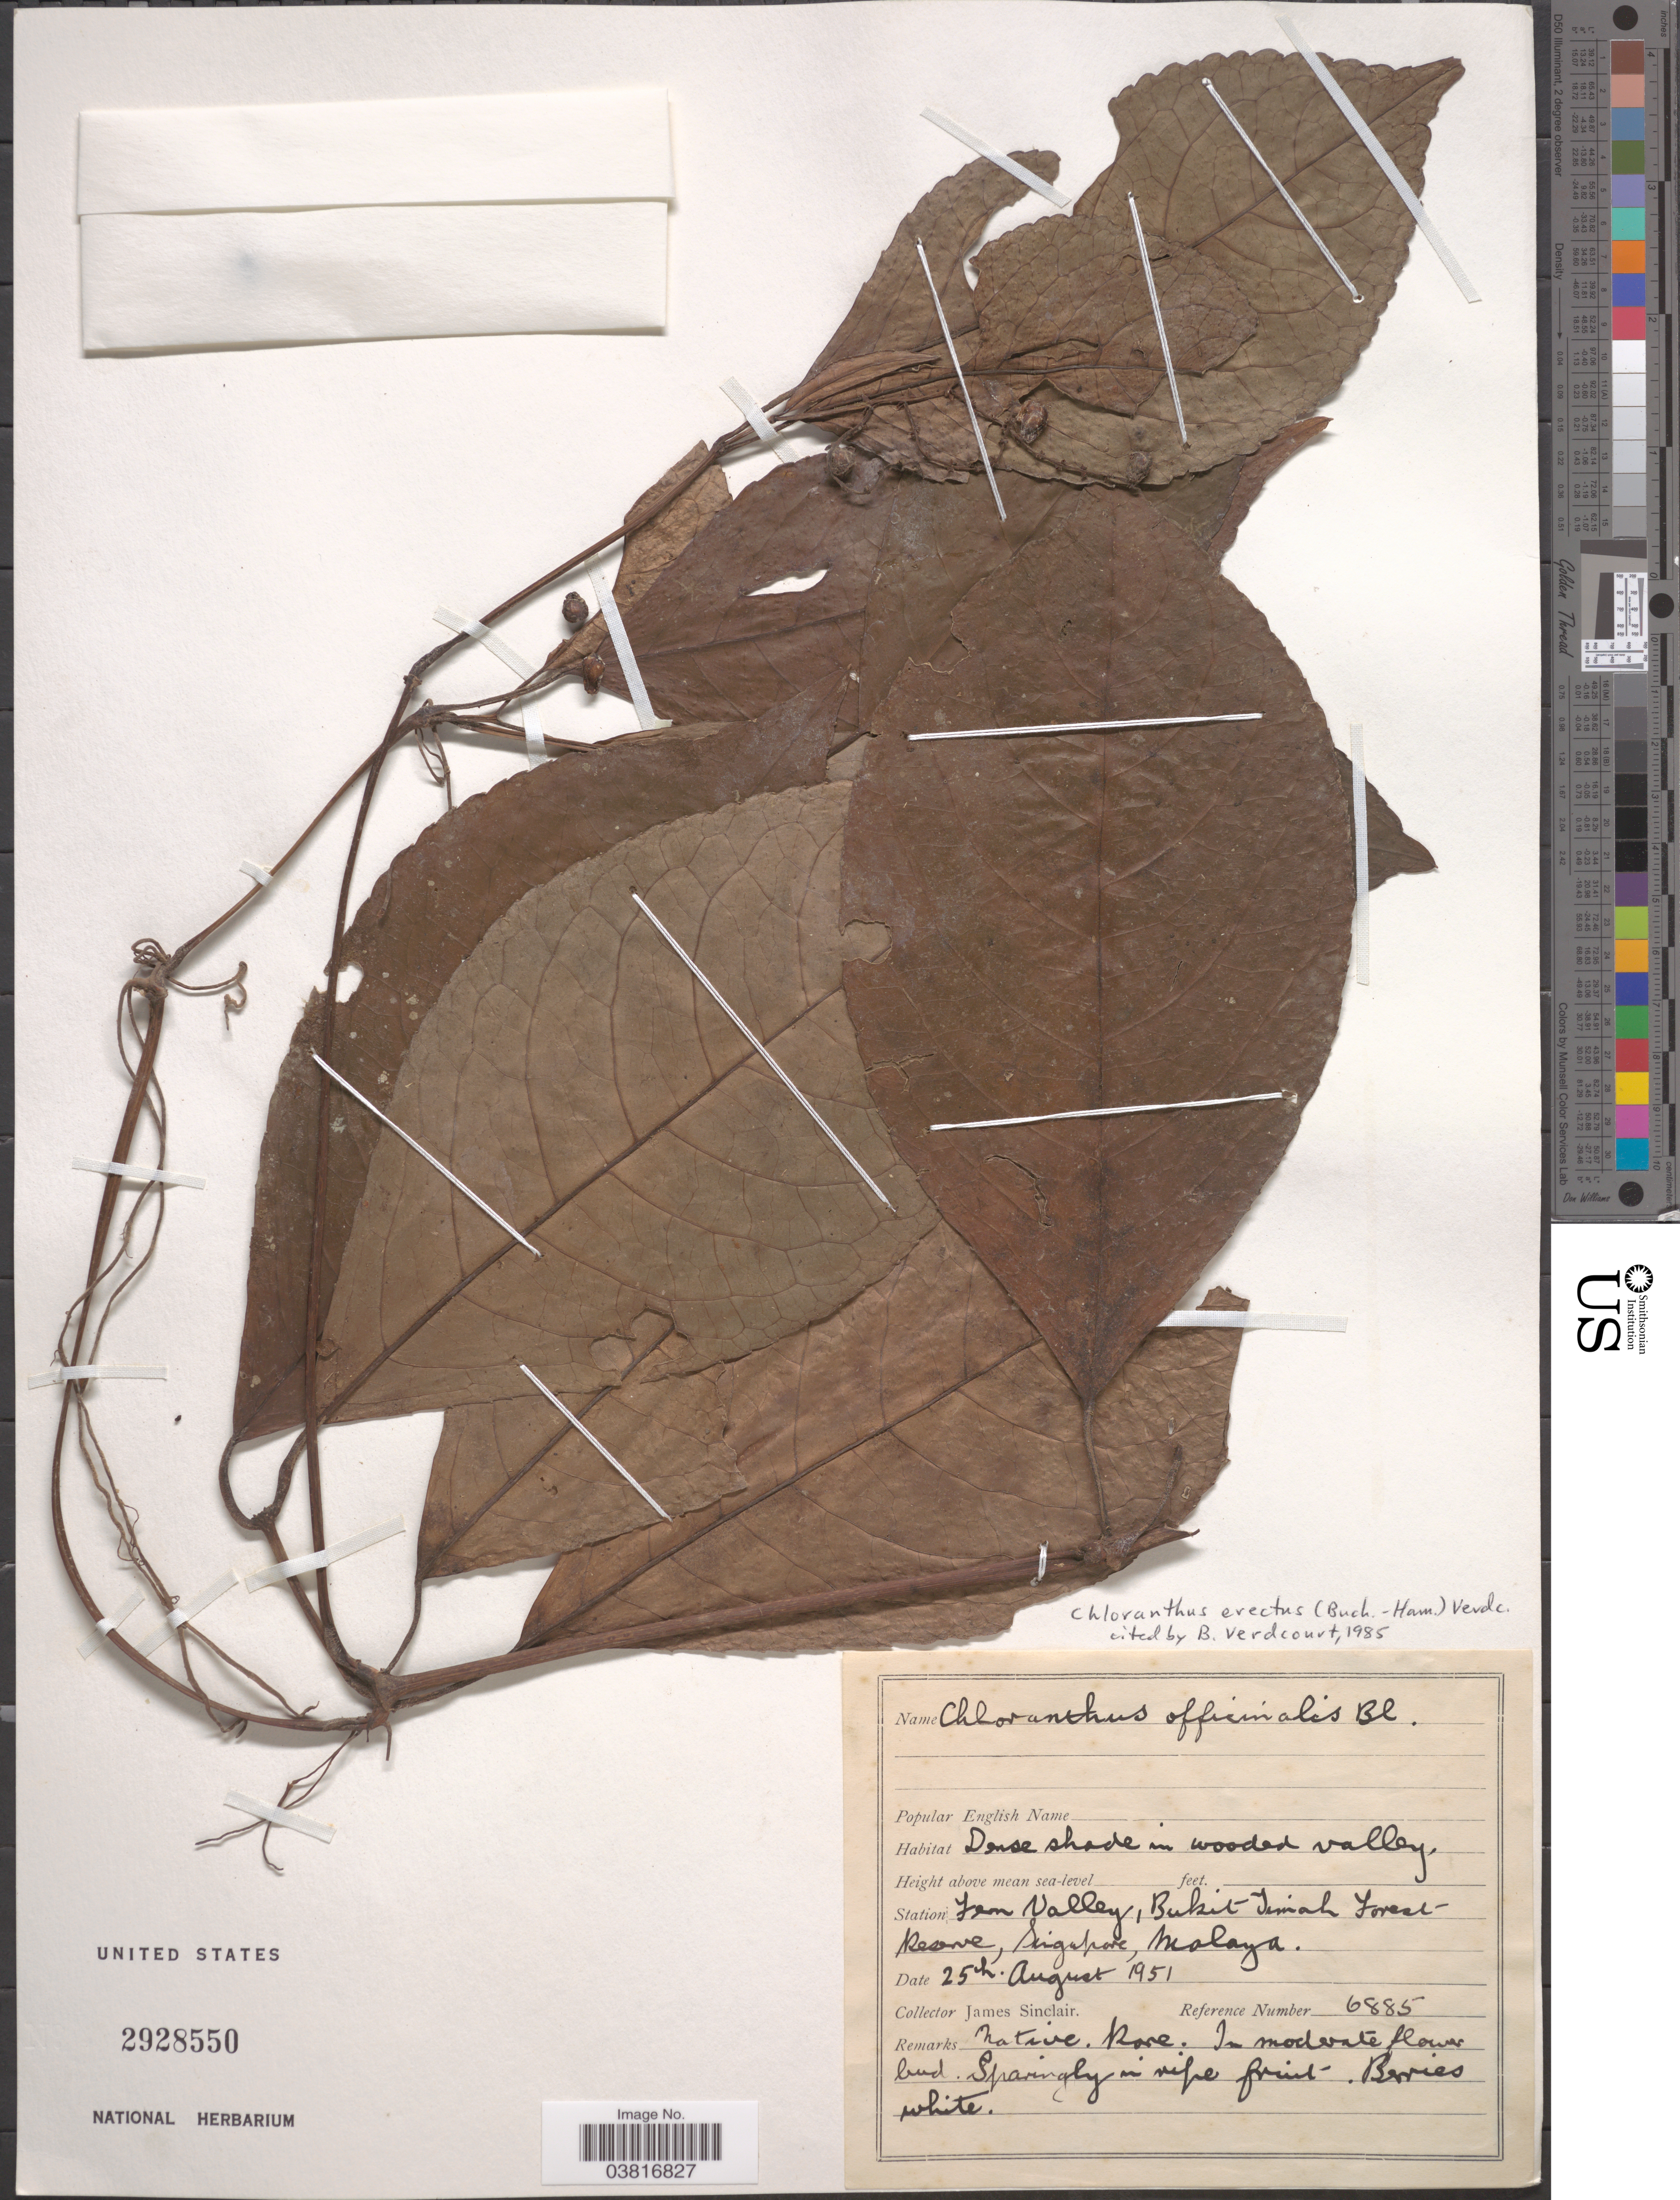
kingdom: Plantae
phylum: Tracheophyta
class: Magnoliopsida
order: Chloranthales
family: Chloranthaceae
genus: Chloranthus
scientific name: Chloranthus erectus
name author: (Buch.-Ham.) Verdc.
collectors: J. Sinclair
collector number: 6885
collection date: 1951-08-25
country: Singapore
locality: Station Jem [interpreted] Valley, Bukit Timah Forest Reserve, Singapore, Malaya.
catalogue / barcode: US 2928550